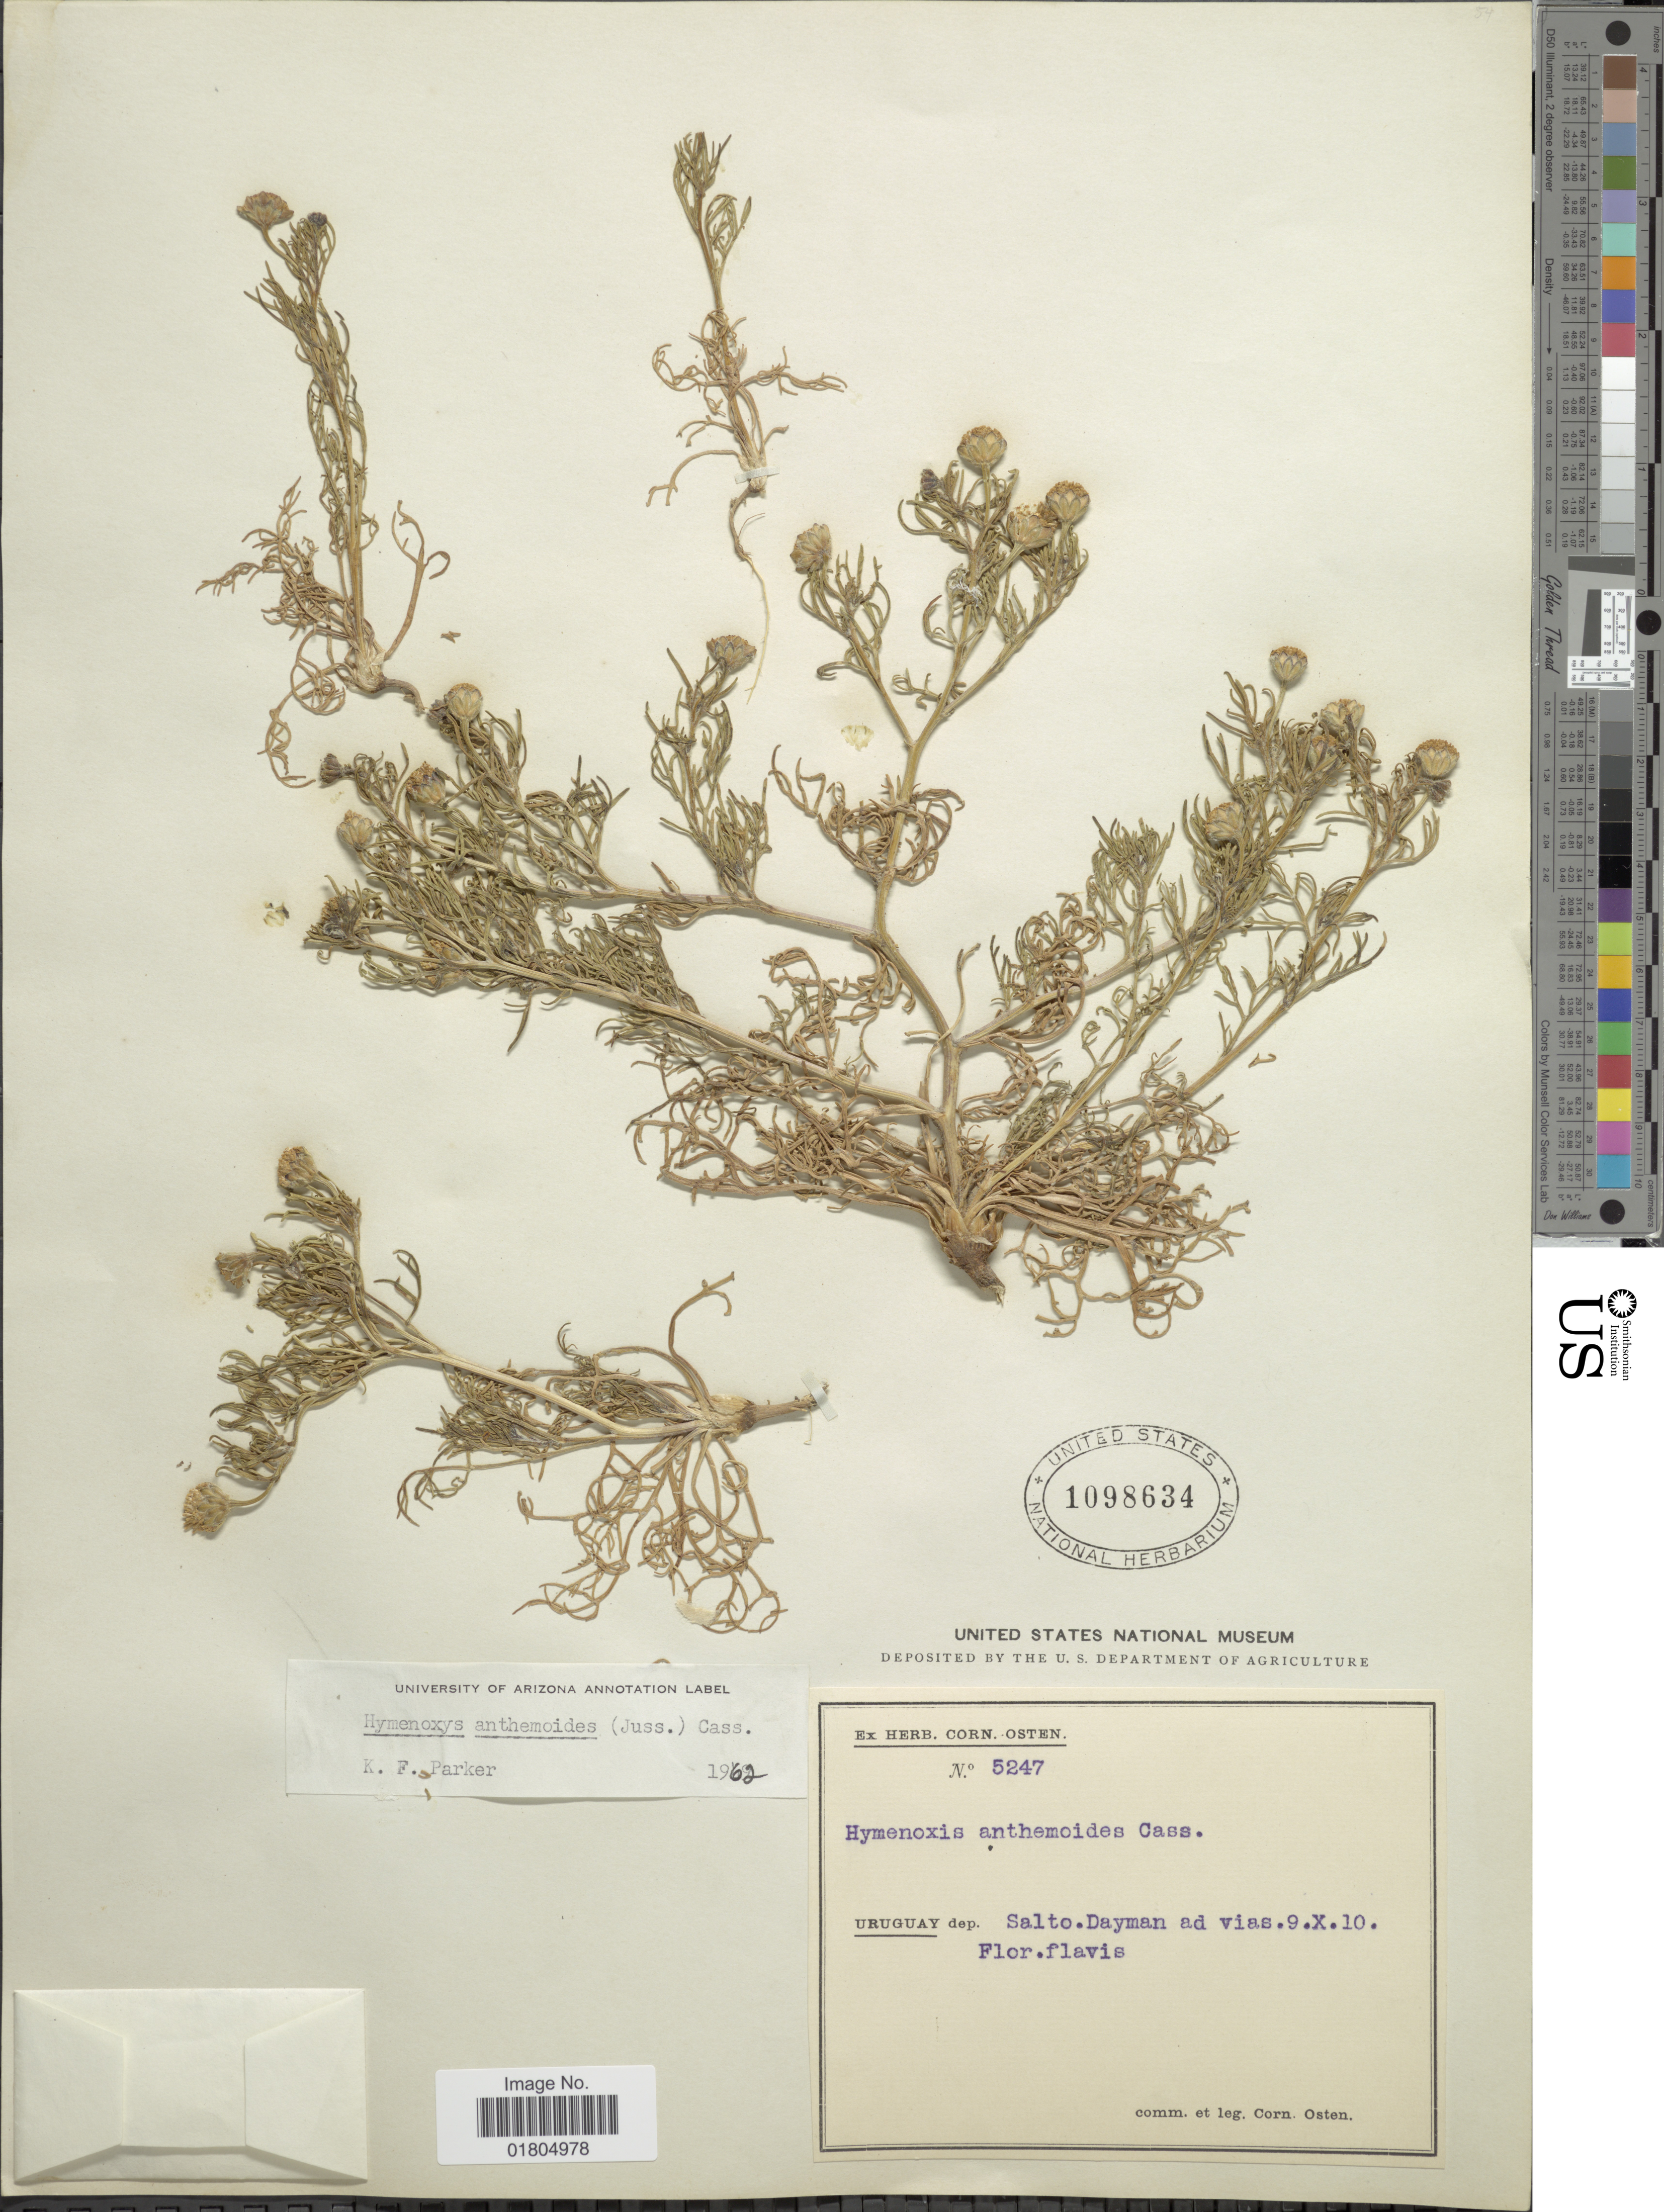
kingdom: Plantae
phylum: Tracheophyta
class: Magnoliopsida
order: Asterales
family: Asteraceae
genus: Hymenoxys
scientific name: Hymenoxys anthemoides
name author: (Juss.) Cass. ex DC.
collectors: C. Osten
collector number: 5247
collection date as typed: Transcribed d/m/y: 9/10/10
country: Uruguay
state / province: Salto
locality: Salto, Dayman ad vias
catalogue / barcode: US 1098634